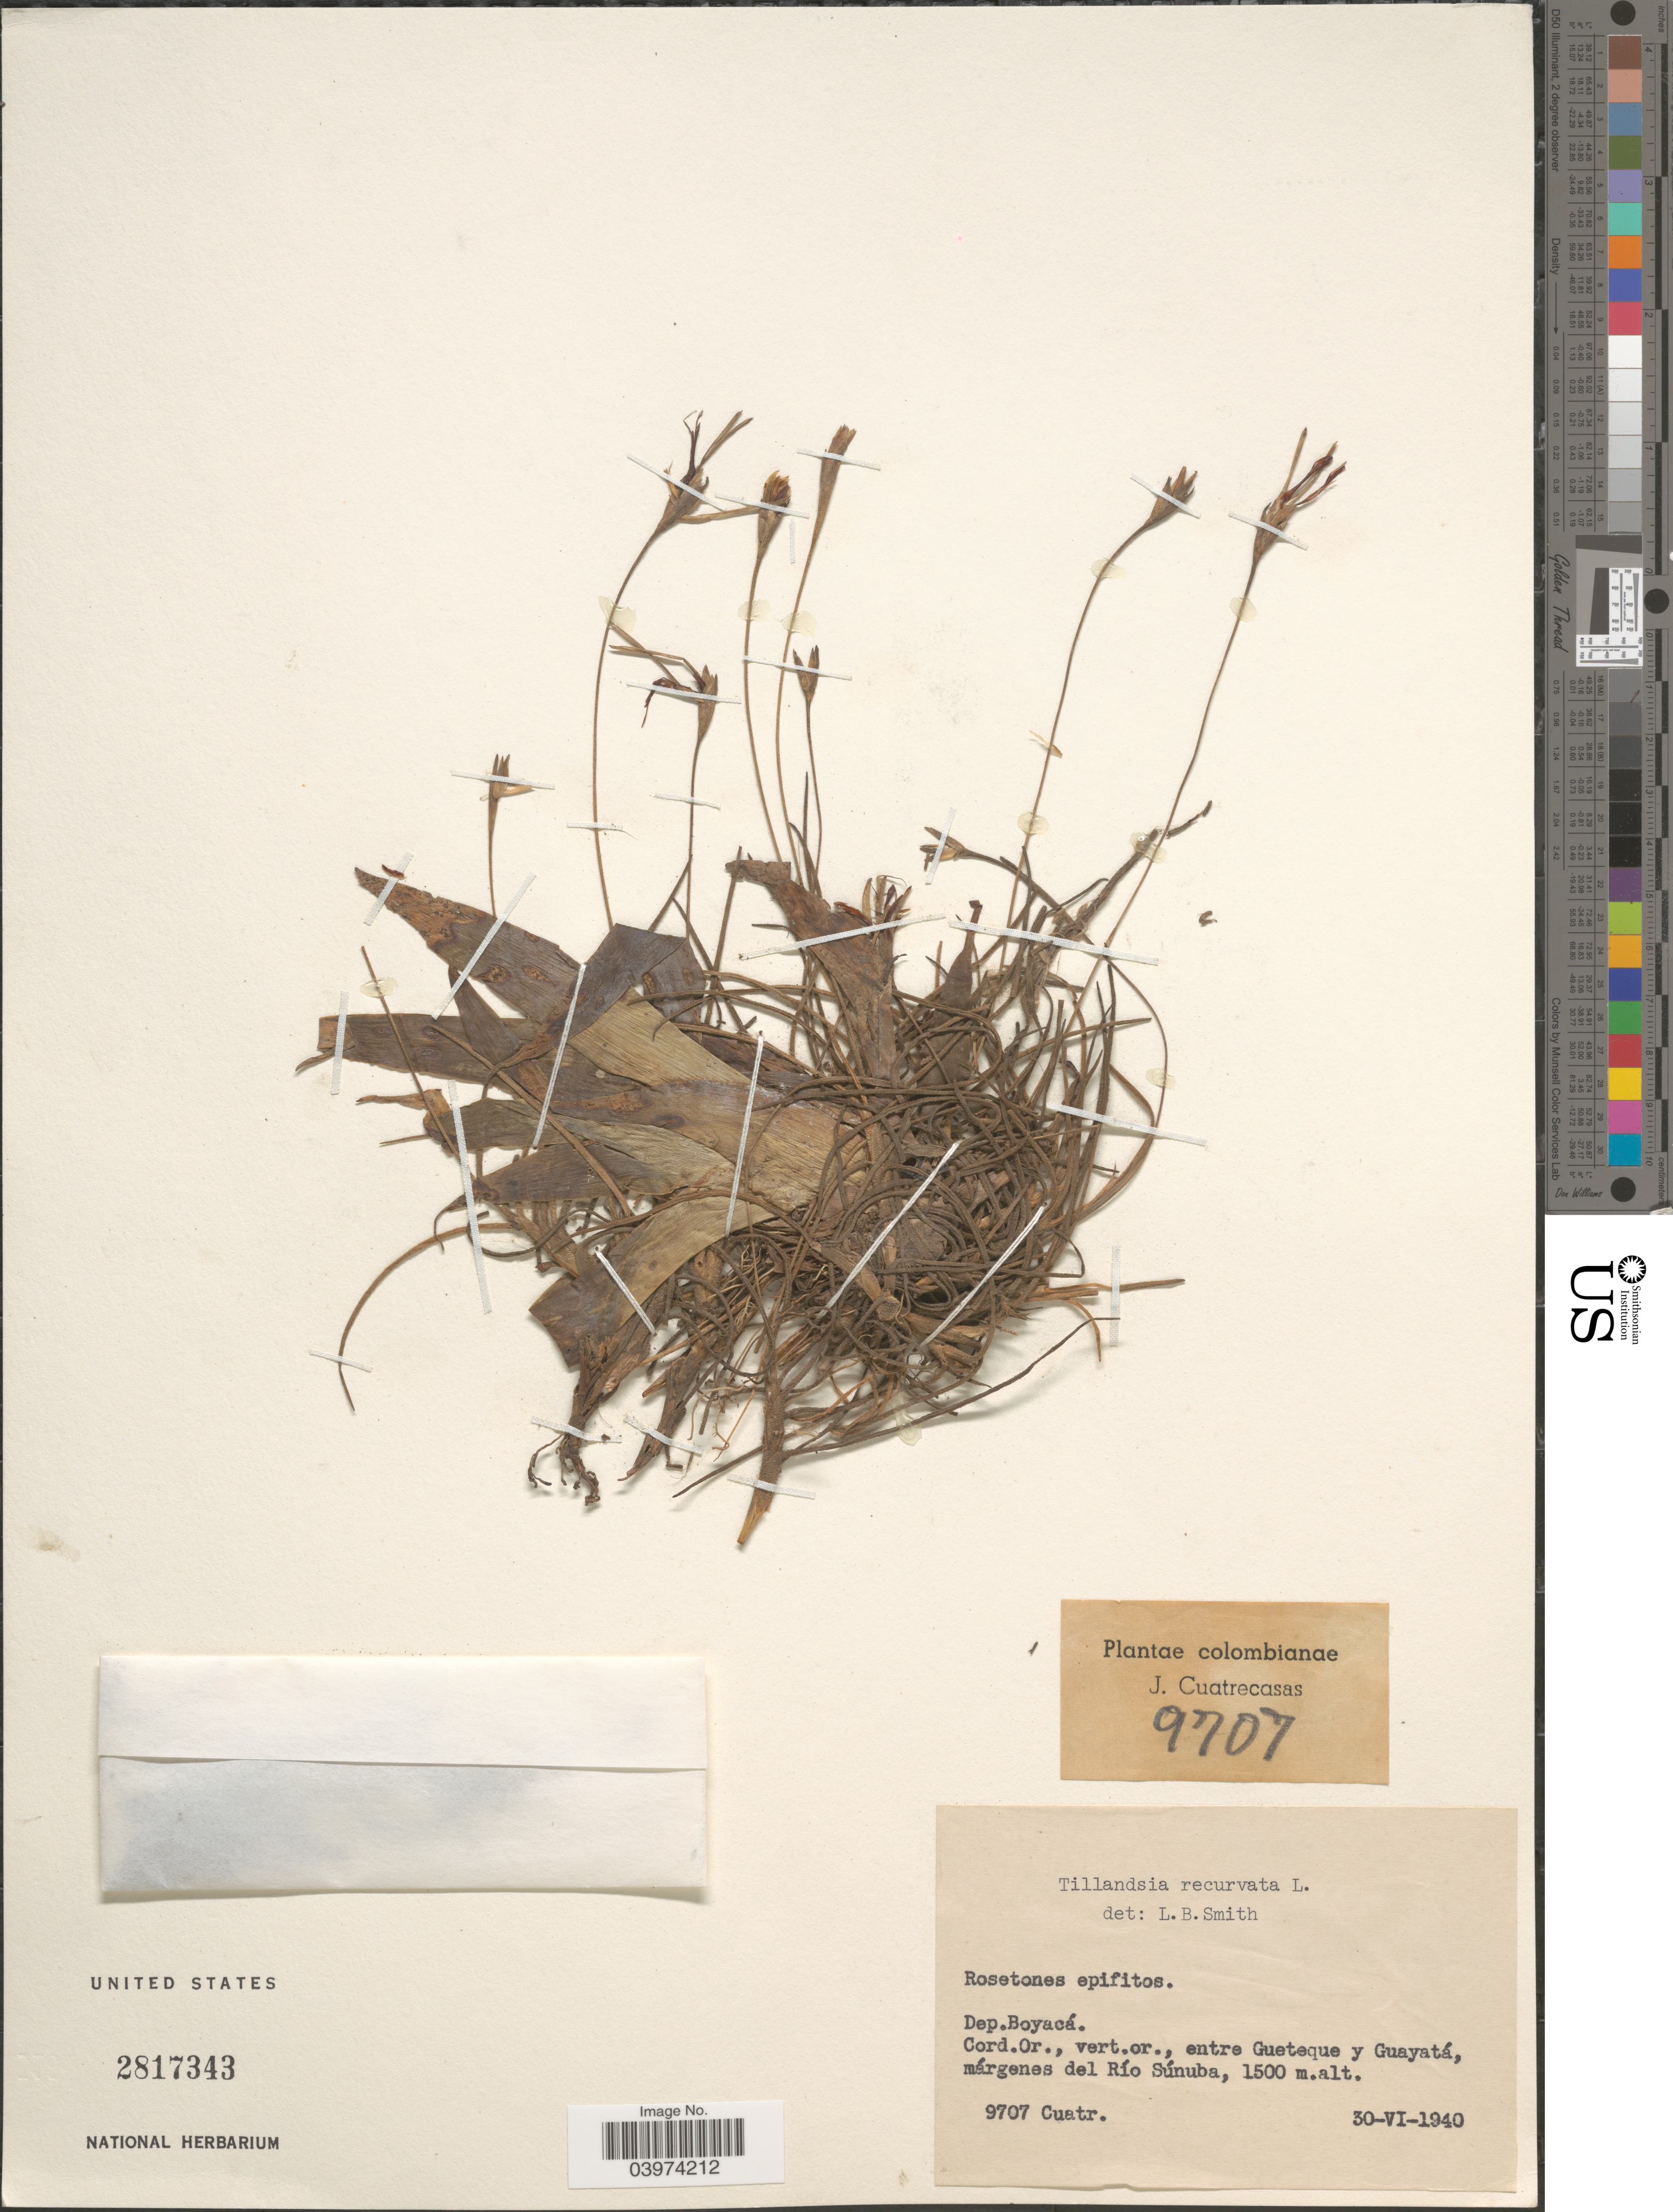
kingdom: Plantae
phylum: Tracheophyta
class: Liliopsida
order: Poales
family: Bromeliaceae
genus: Tillandsia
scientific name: Tillandsia recurvata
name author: L.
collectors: J. Cuatrecasas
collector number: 9707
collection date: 1940-06-30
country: Colombia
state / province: Boyacá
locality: Dep. Boyacá. Cord. Or., vert. or., entre Gueteque y Guayatá, márgenes del Río Súnuba.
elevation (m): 1500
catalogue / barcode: US 2817343